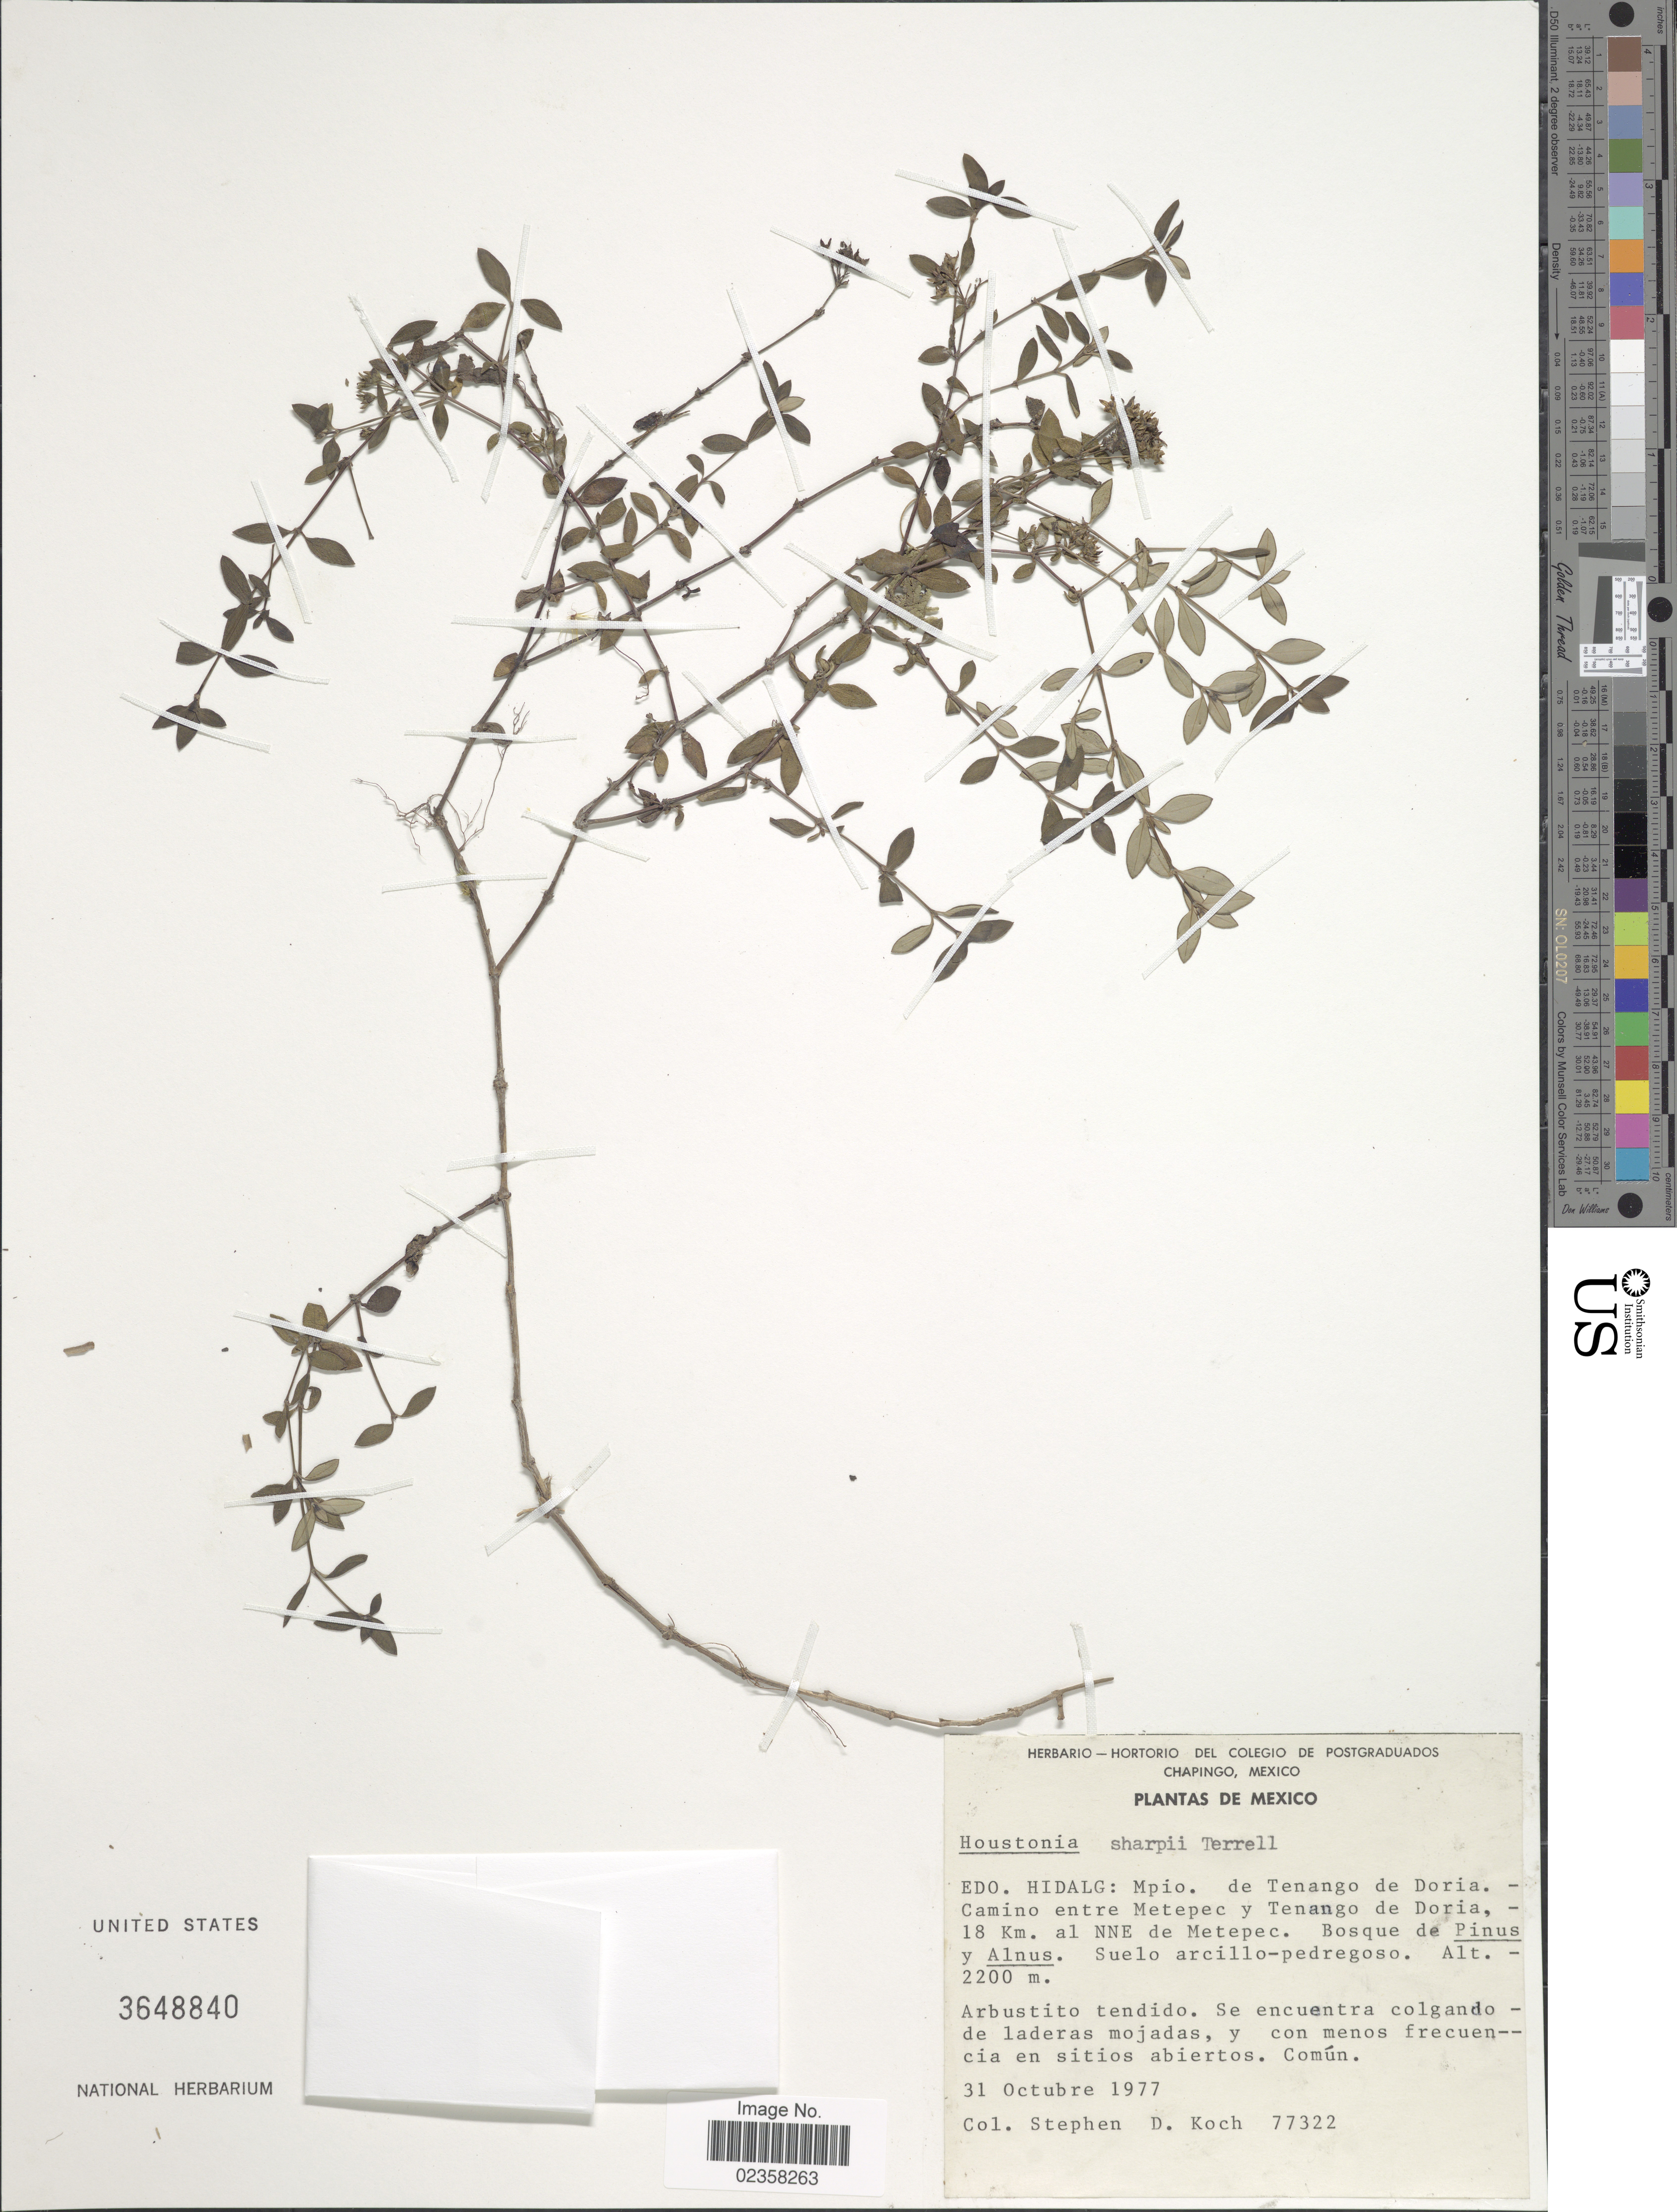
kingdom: Plantae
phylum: Tracheophyta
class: Magnoliopsida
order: Gentianales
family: Rubiaceae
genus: Houstonia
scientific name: Houstonia sharpii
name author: Terrell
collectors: S. D. Koch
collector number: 77322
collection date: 1977-10-31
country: Mexico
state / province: Hidalgo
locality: Edo. Hidalg: Mpio. de Tenango de Doria. Camino entre Metepec y Tenango de Doria, 18 km. al NNE de Metepec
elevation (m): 2200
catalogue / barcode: US 3648840